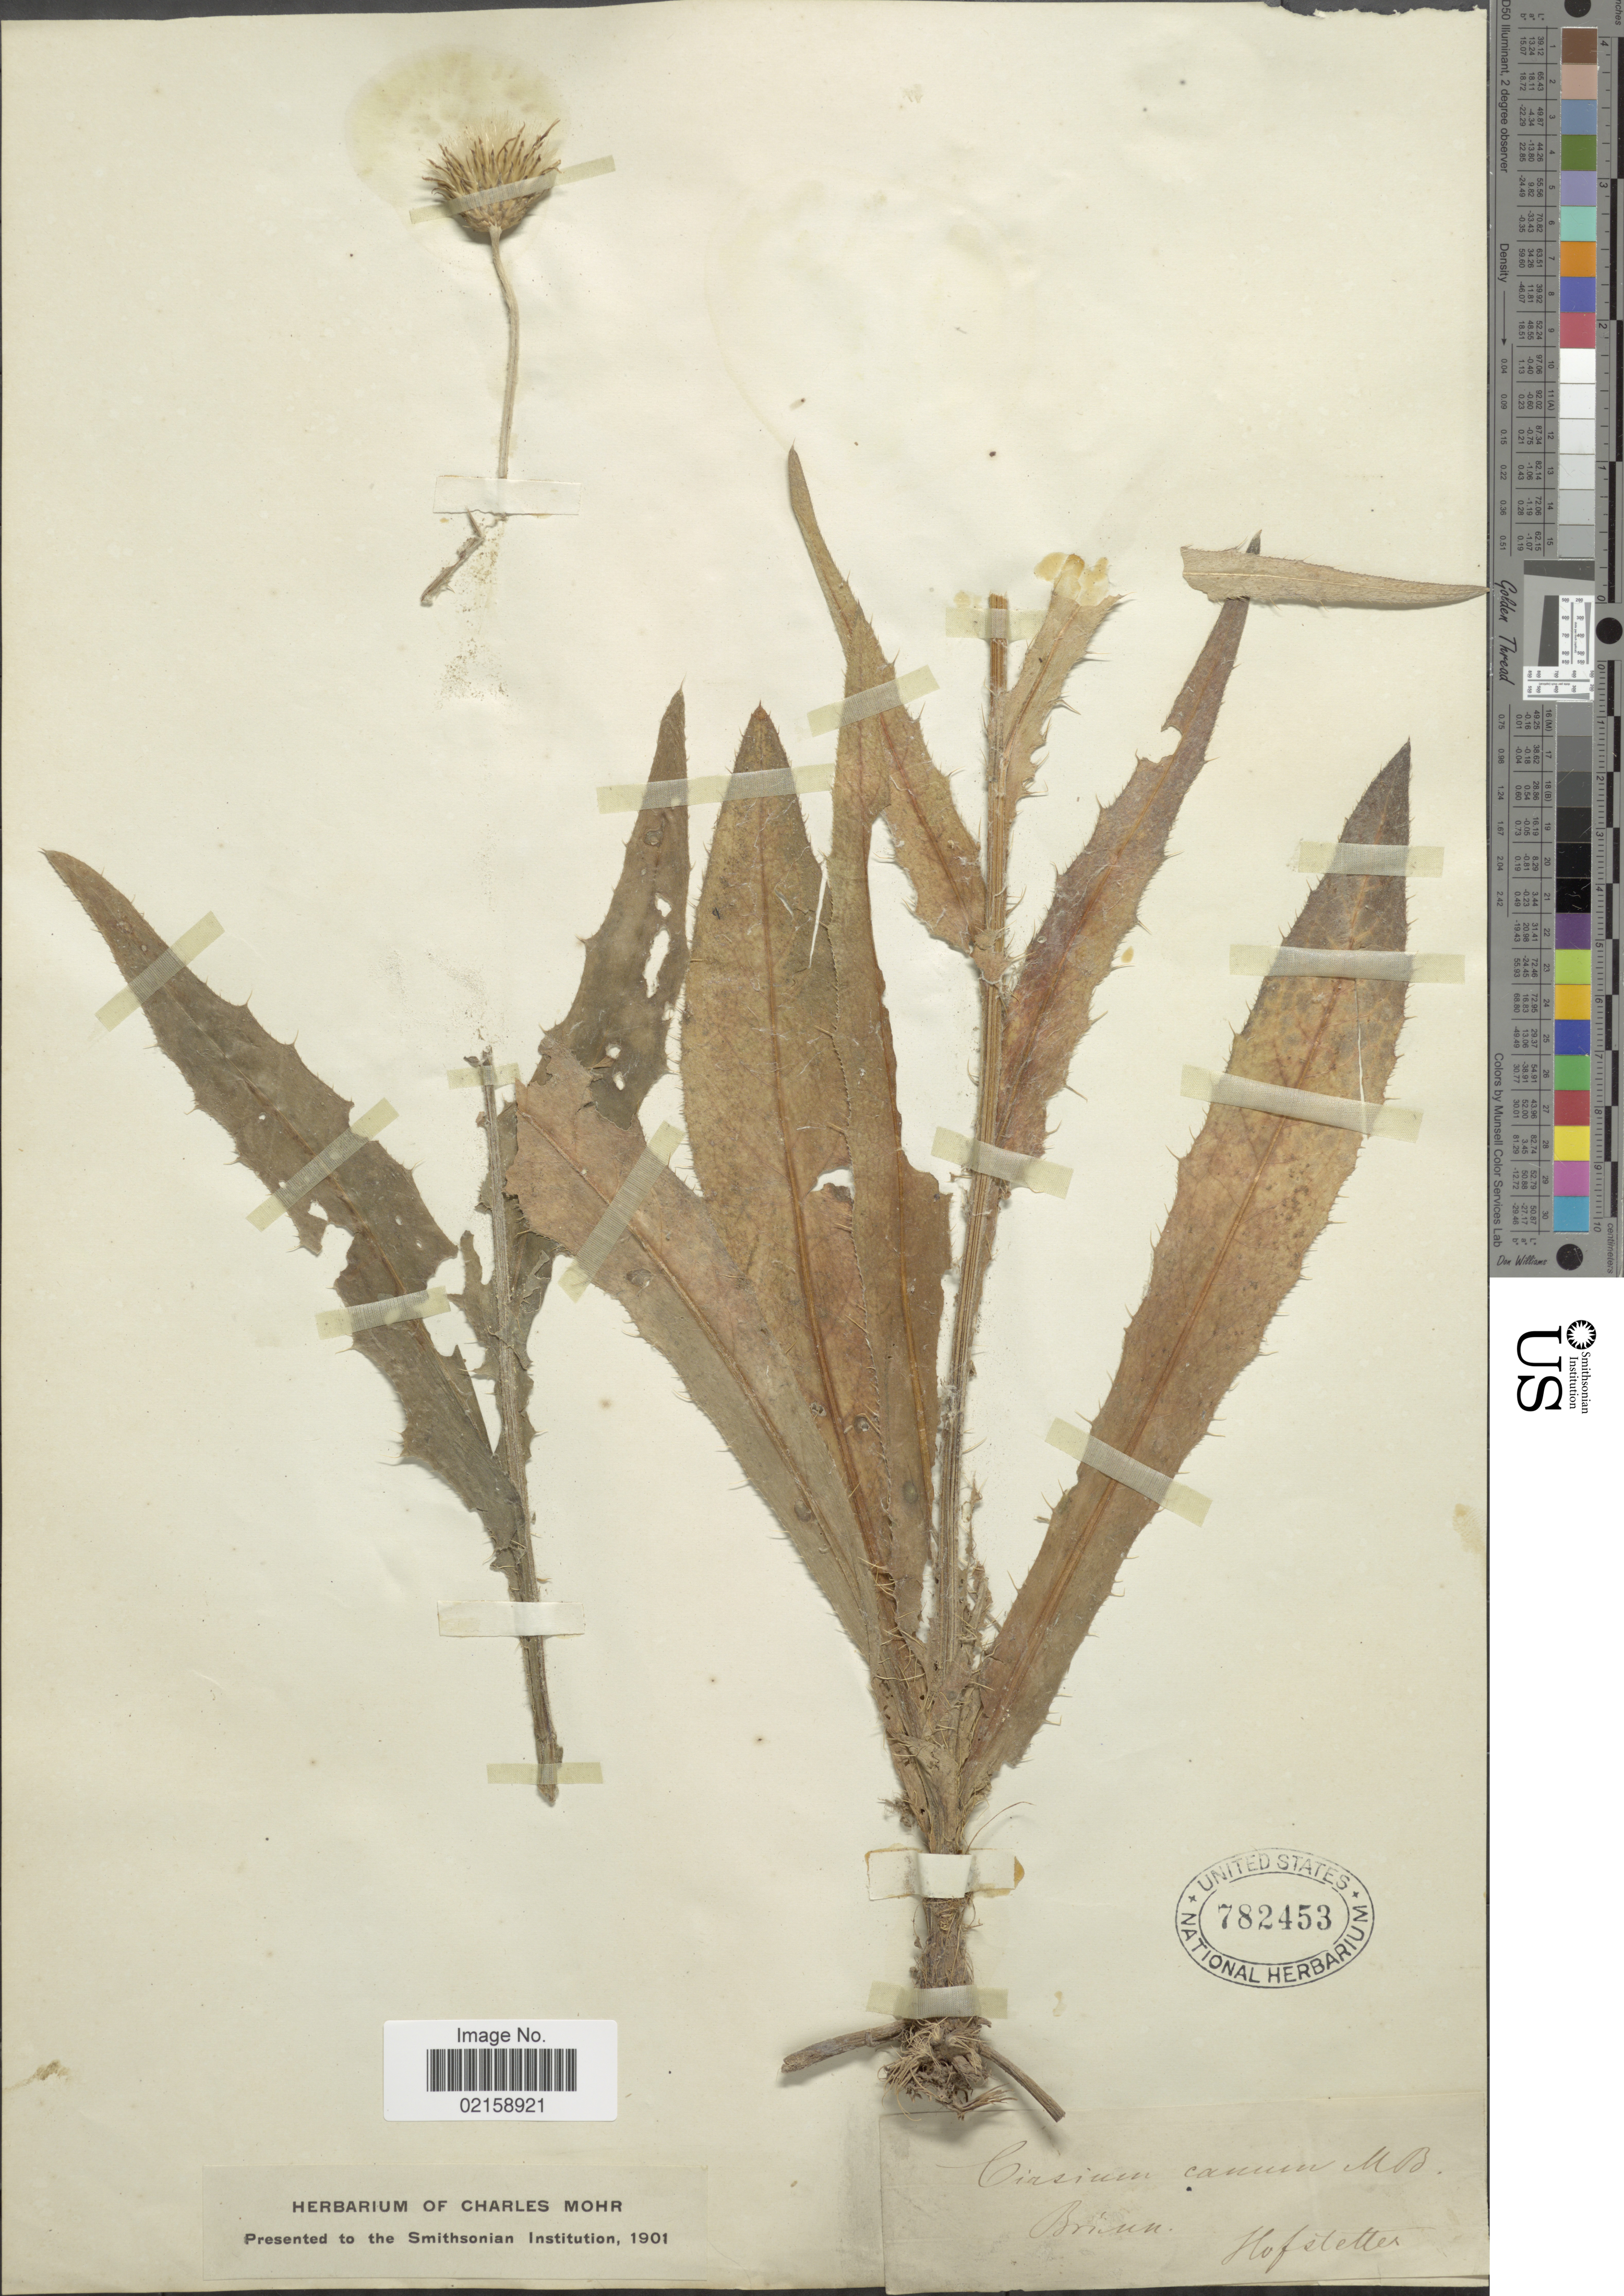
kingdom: Plantae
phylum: Tracheophyta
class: Magnoliopsida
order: Asterales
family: Asteraceae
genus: Cirsium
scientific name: Cirsium canum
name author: M. Bieb.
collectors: R. Hofstetter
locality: Brinn. [interpreted]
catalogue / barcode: US 782453